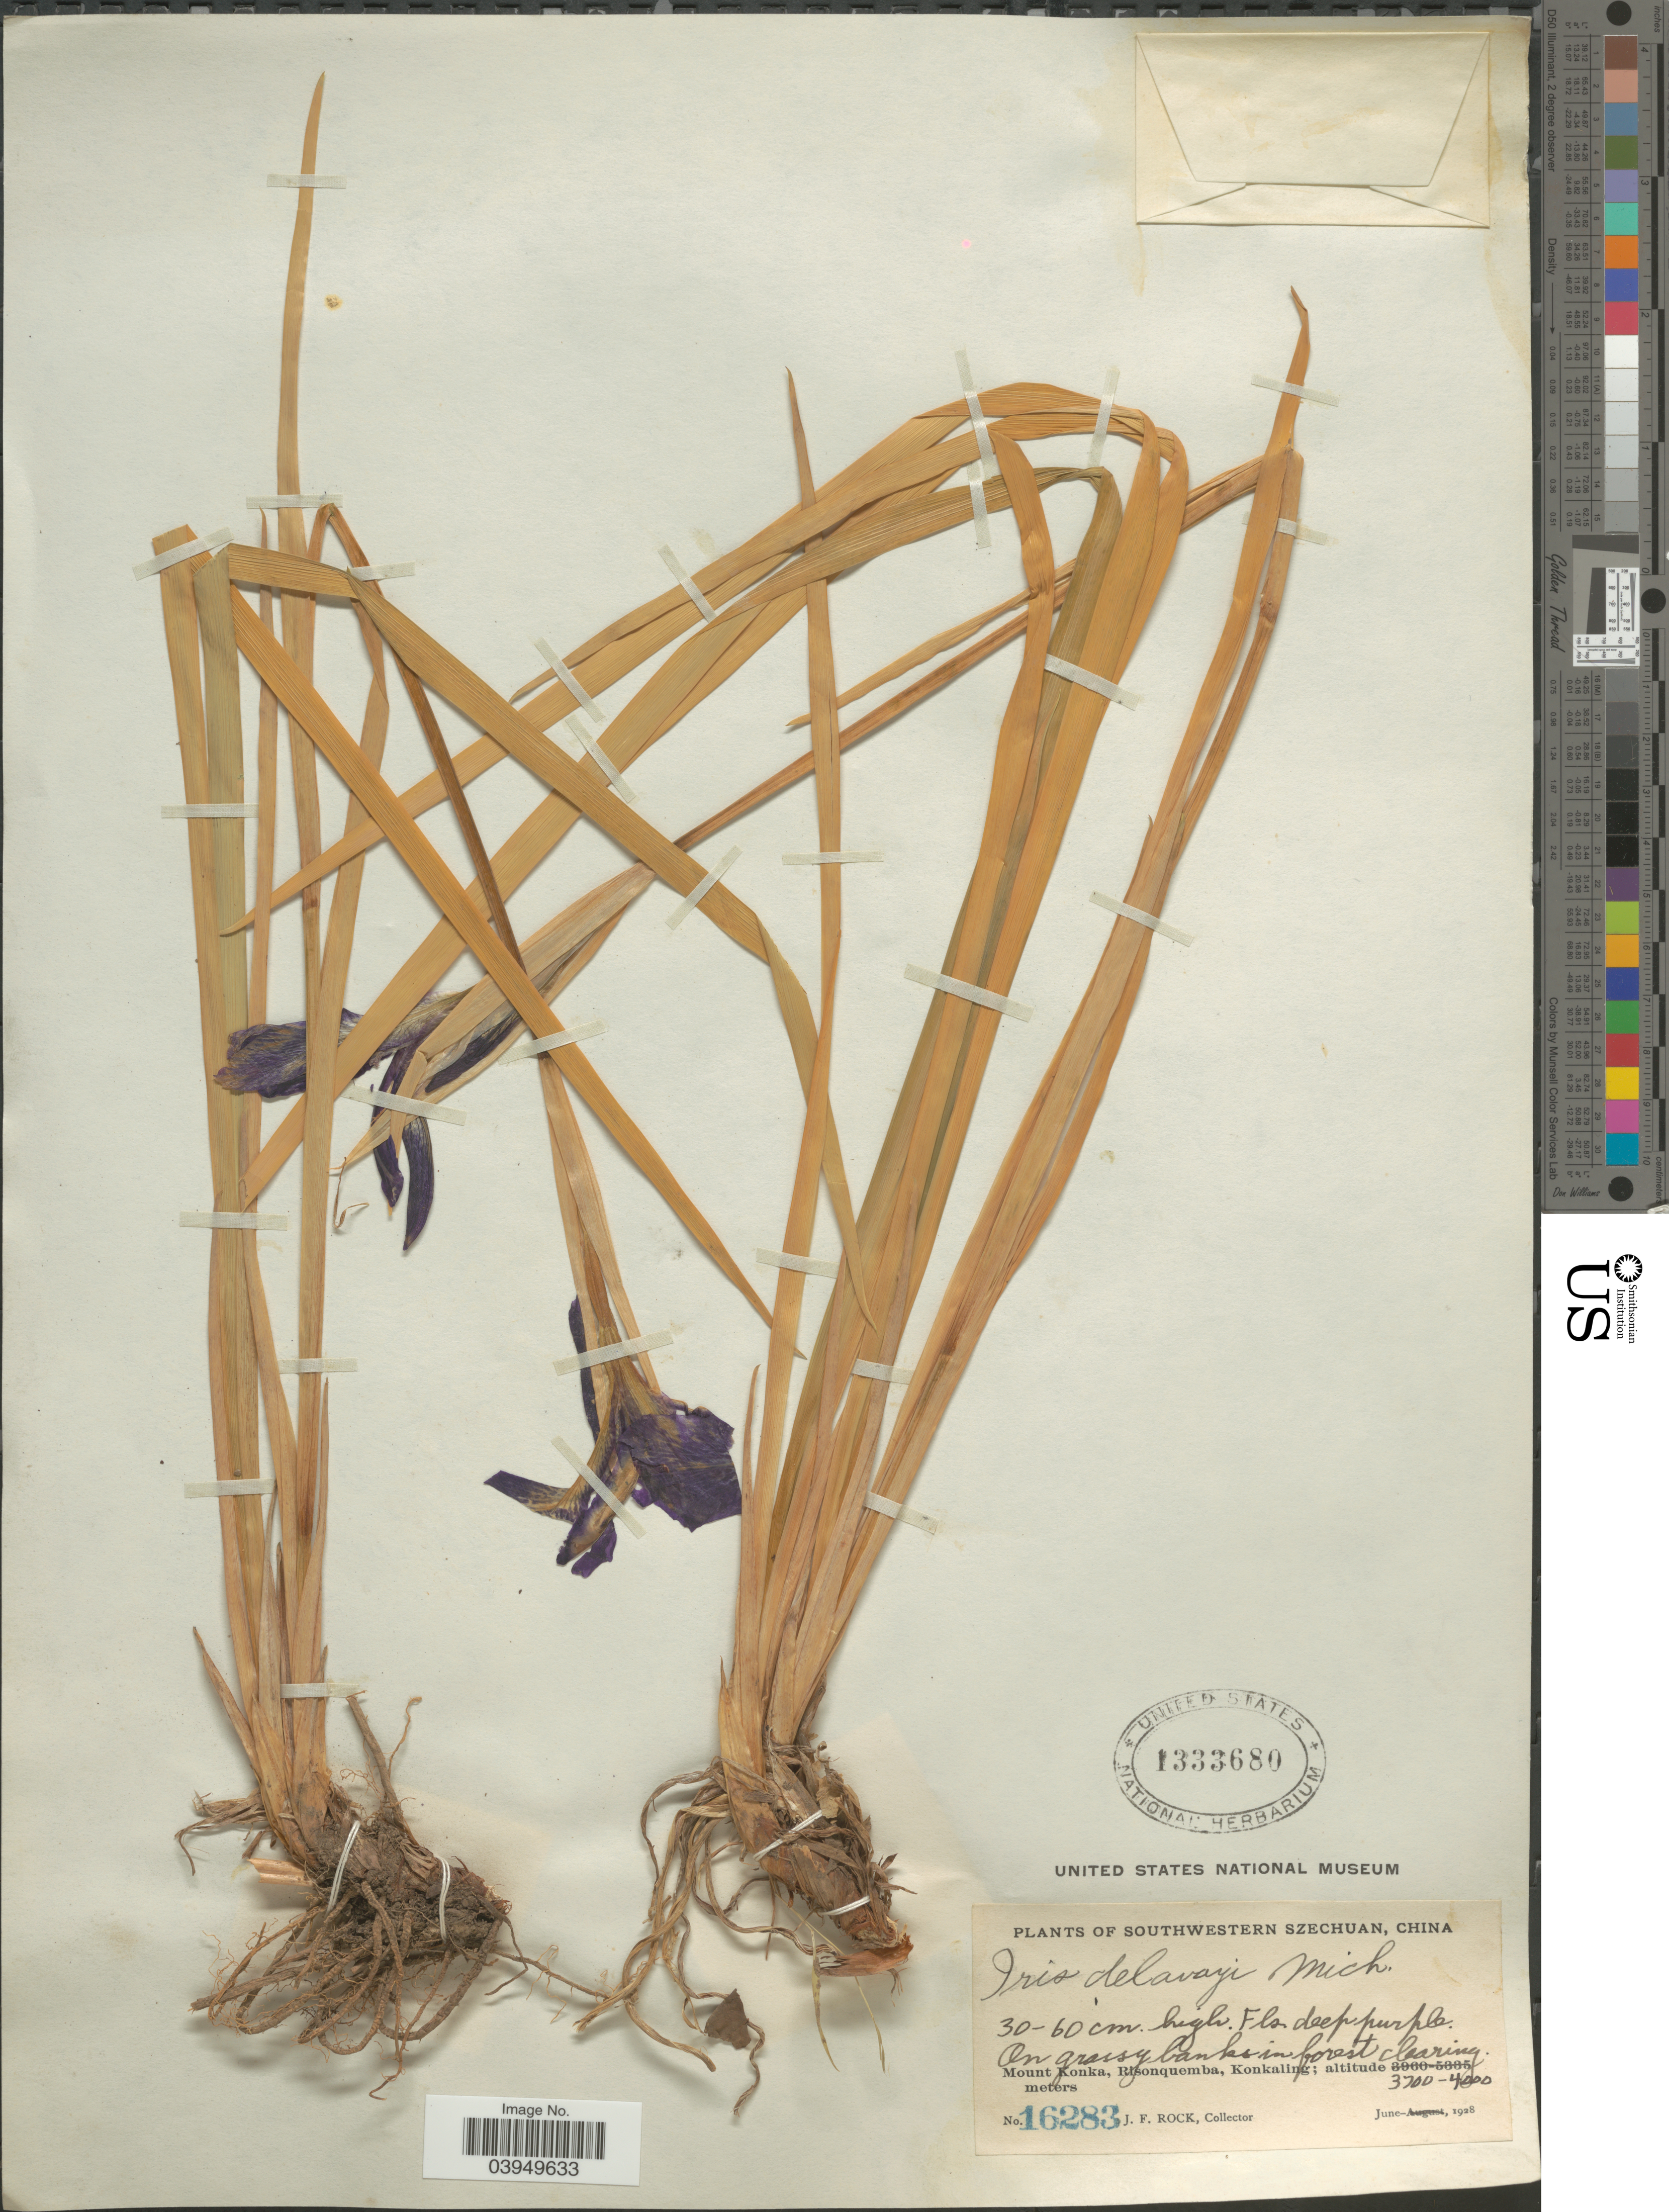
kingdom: Plantae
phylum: Tracheophyta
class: Liliopsida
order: Asparagales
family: Iridaceae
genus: Iris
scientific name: Iris delavayi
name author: Micheli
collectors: J. Rock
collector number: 16283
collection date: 1928-06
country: China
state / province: Sichuan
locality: Southwestern Szechuan. Mount Konka, Risonquemba, Konkaling.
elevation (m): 3700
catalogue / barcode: US 1333680